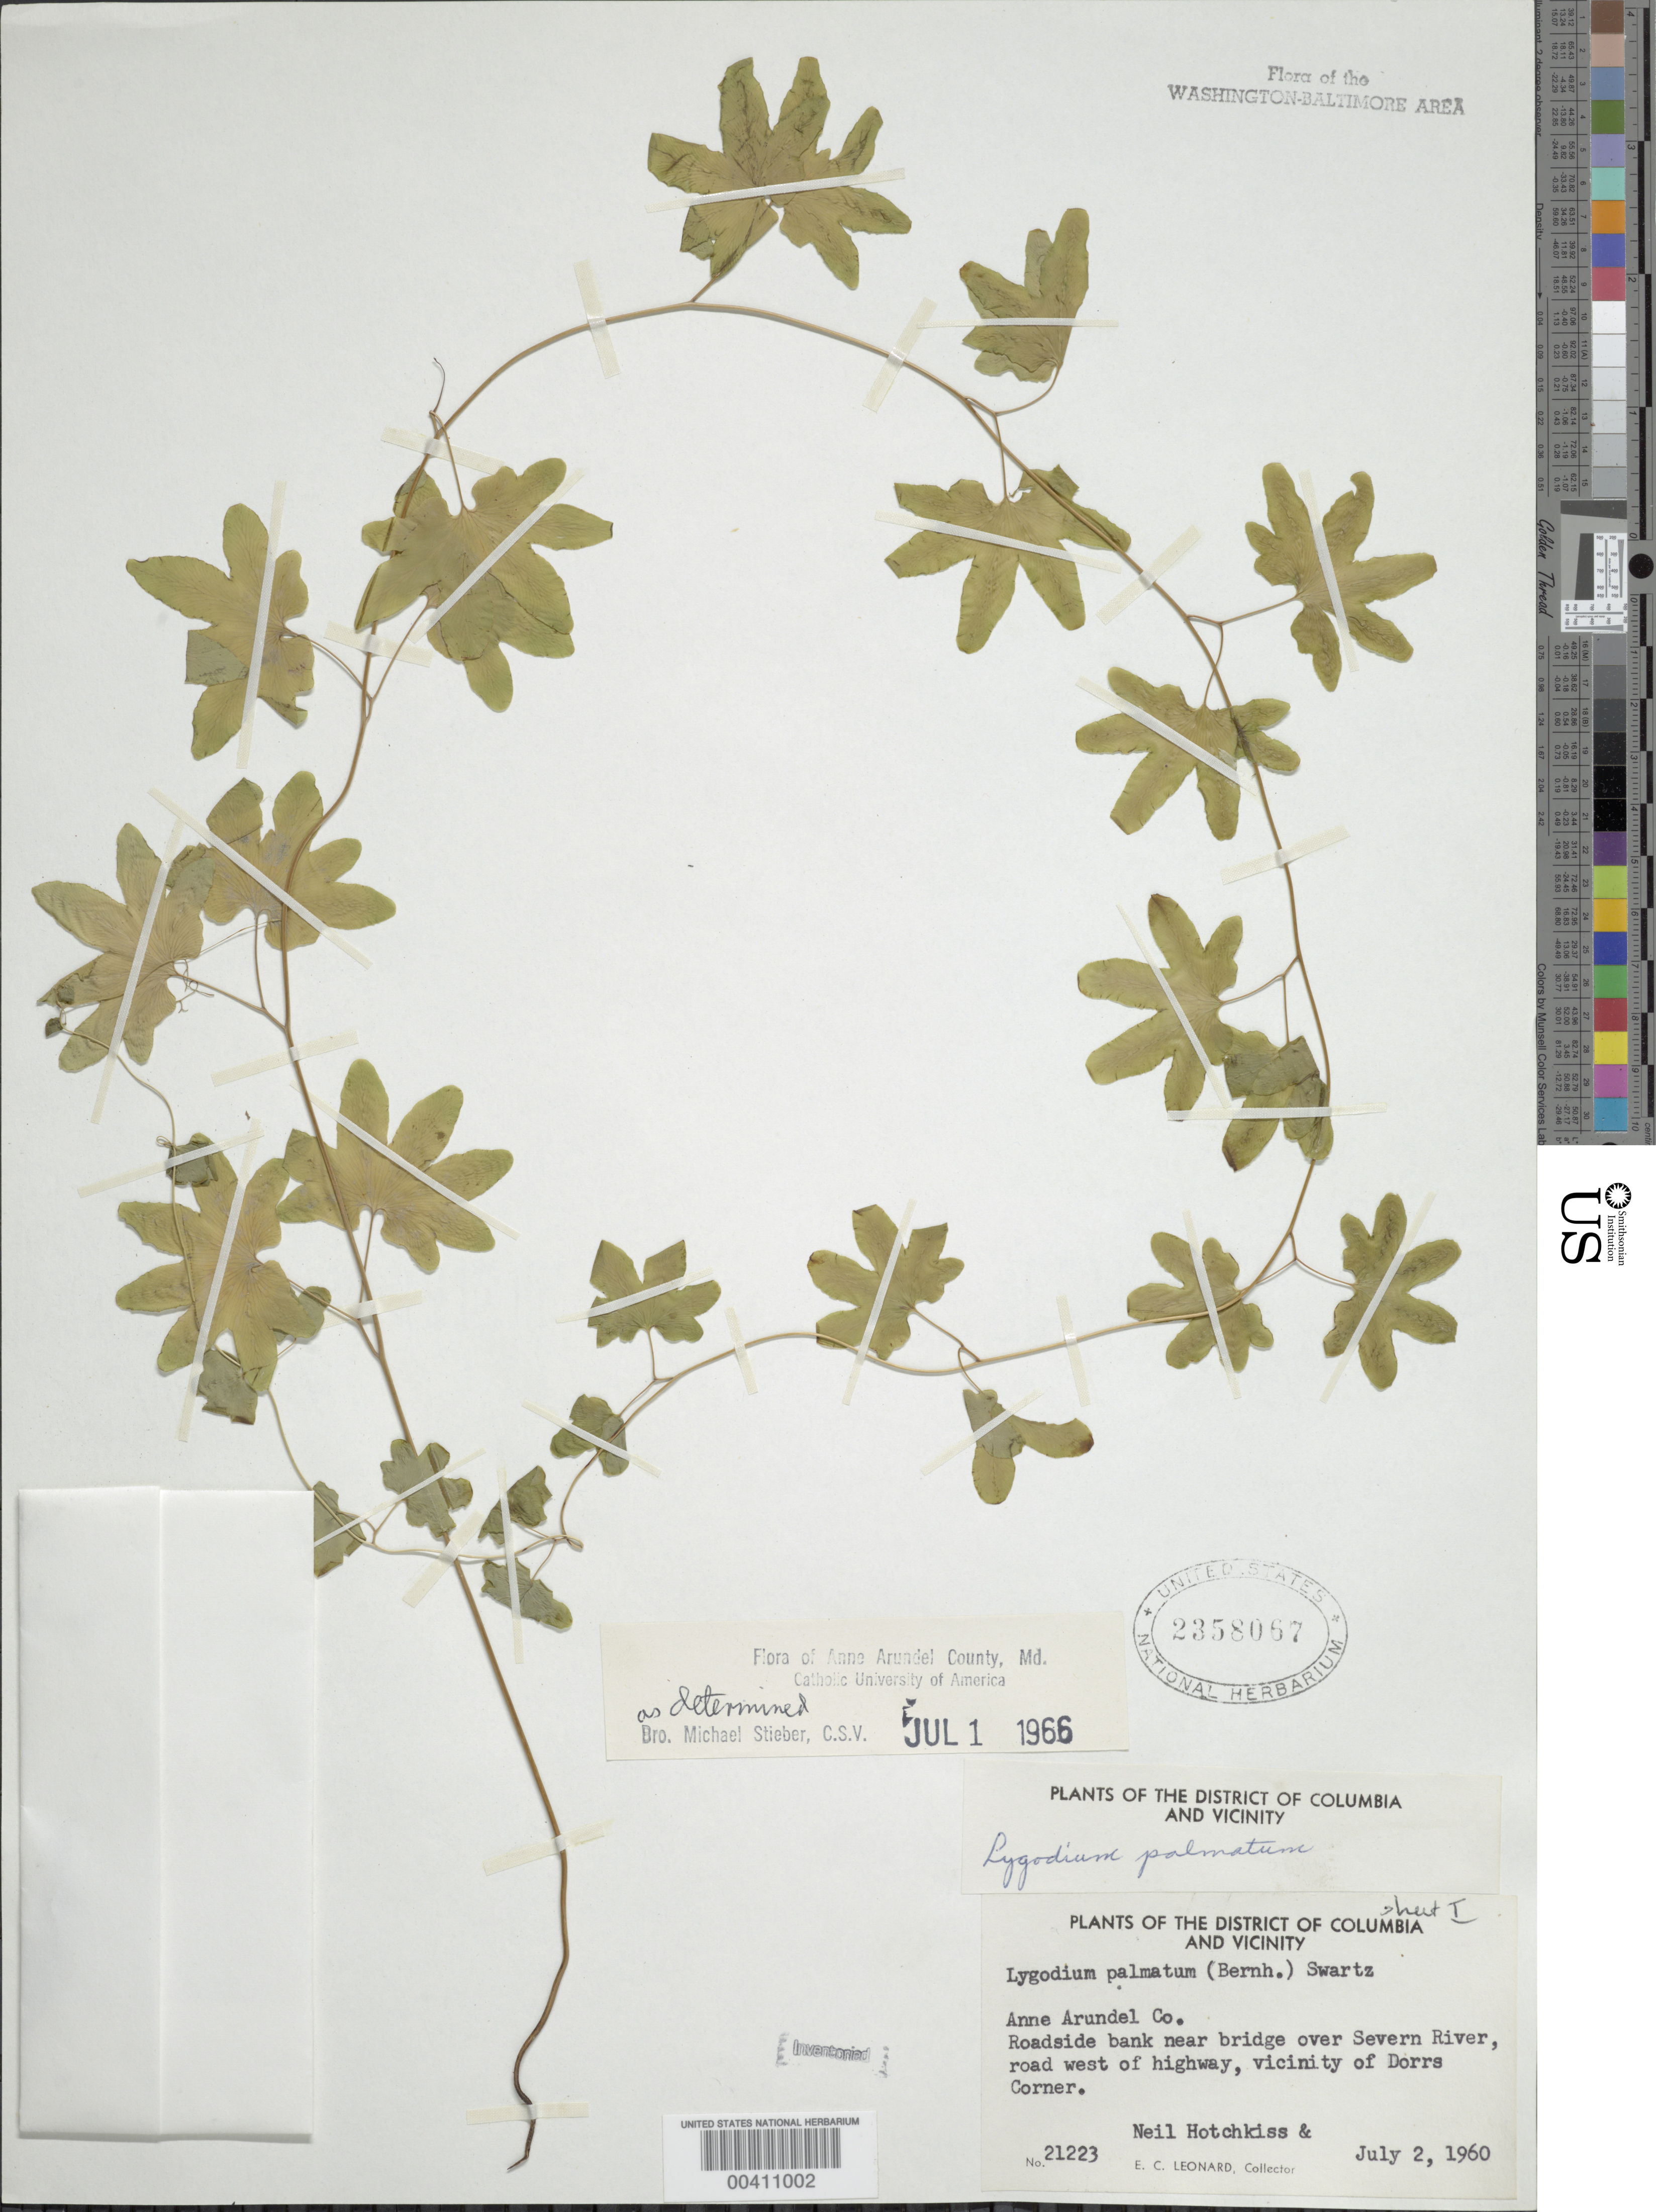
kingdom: Plantae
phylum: Tracheophyta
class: Polypodiopsida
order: Schizaeales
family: Lygodiaceae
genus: Lygodium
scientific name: Lygodium palmatum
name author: (Bernh.) Sw.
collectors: E. C. Leonard & N. Hotchkiss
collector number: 21223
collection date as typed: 02 Jul 1960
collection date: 1960-07-02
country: United States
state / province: Maryland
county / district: Anne Arundel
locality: Near bridge over Severn River, vicinity of Dorrs Corner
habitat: Roadside bank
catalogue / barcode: US 2358067